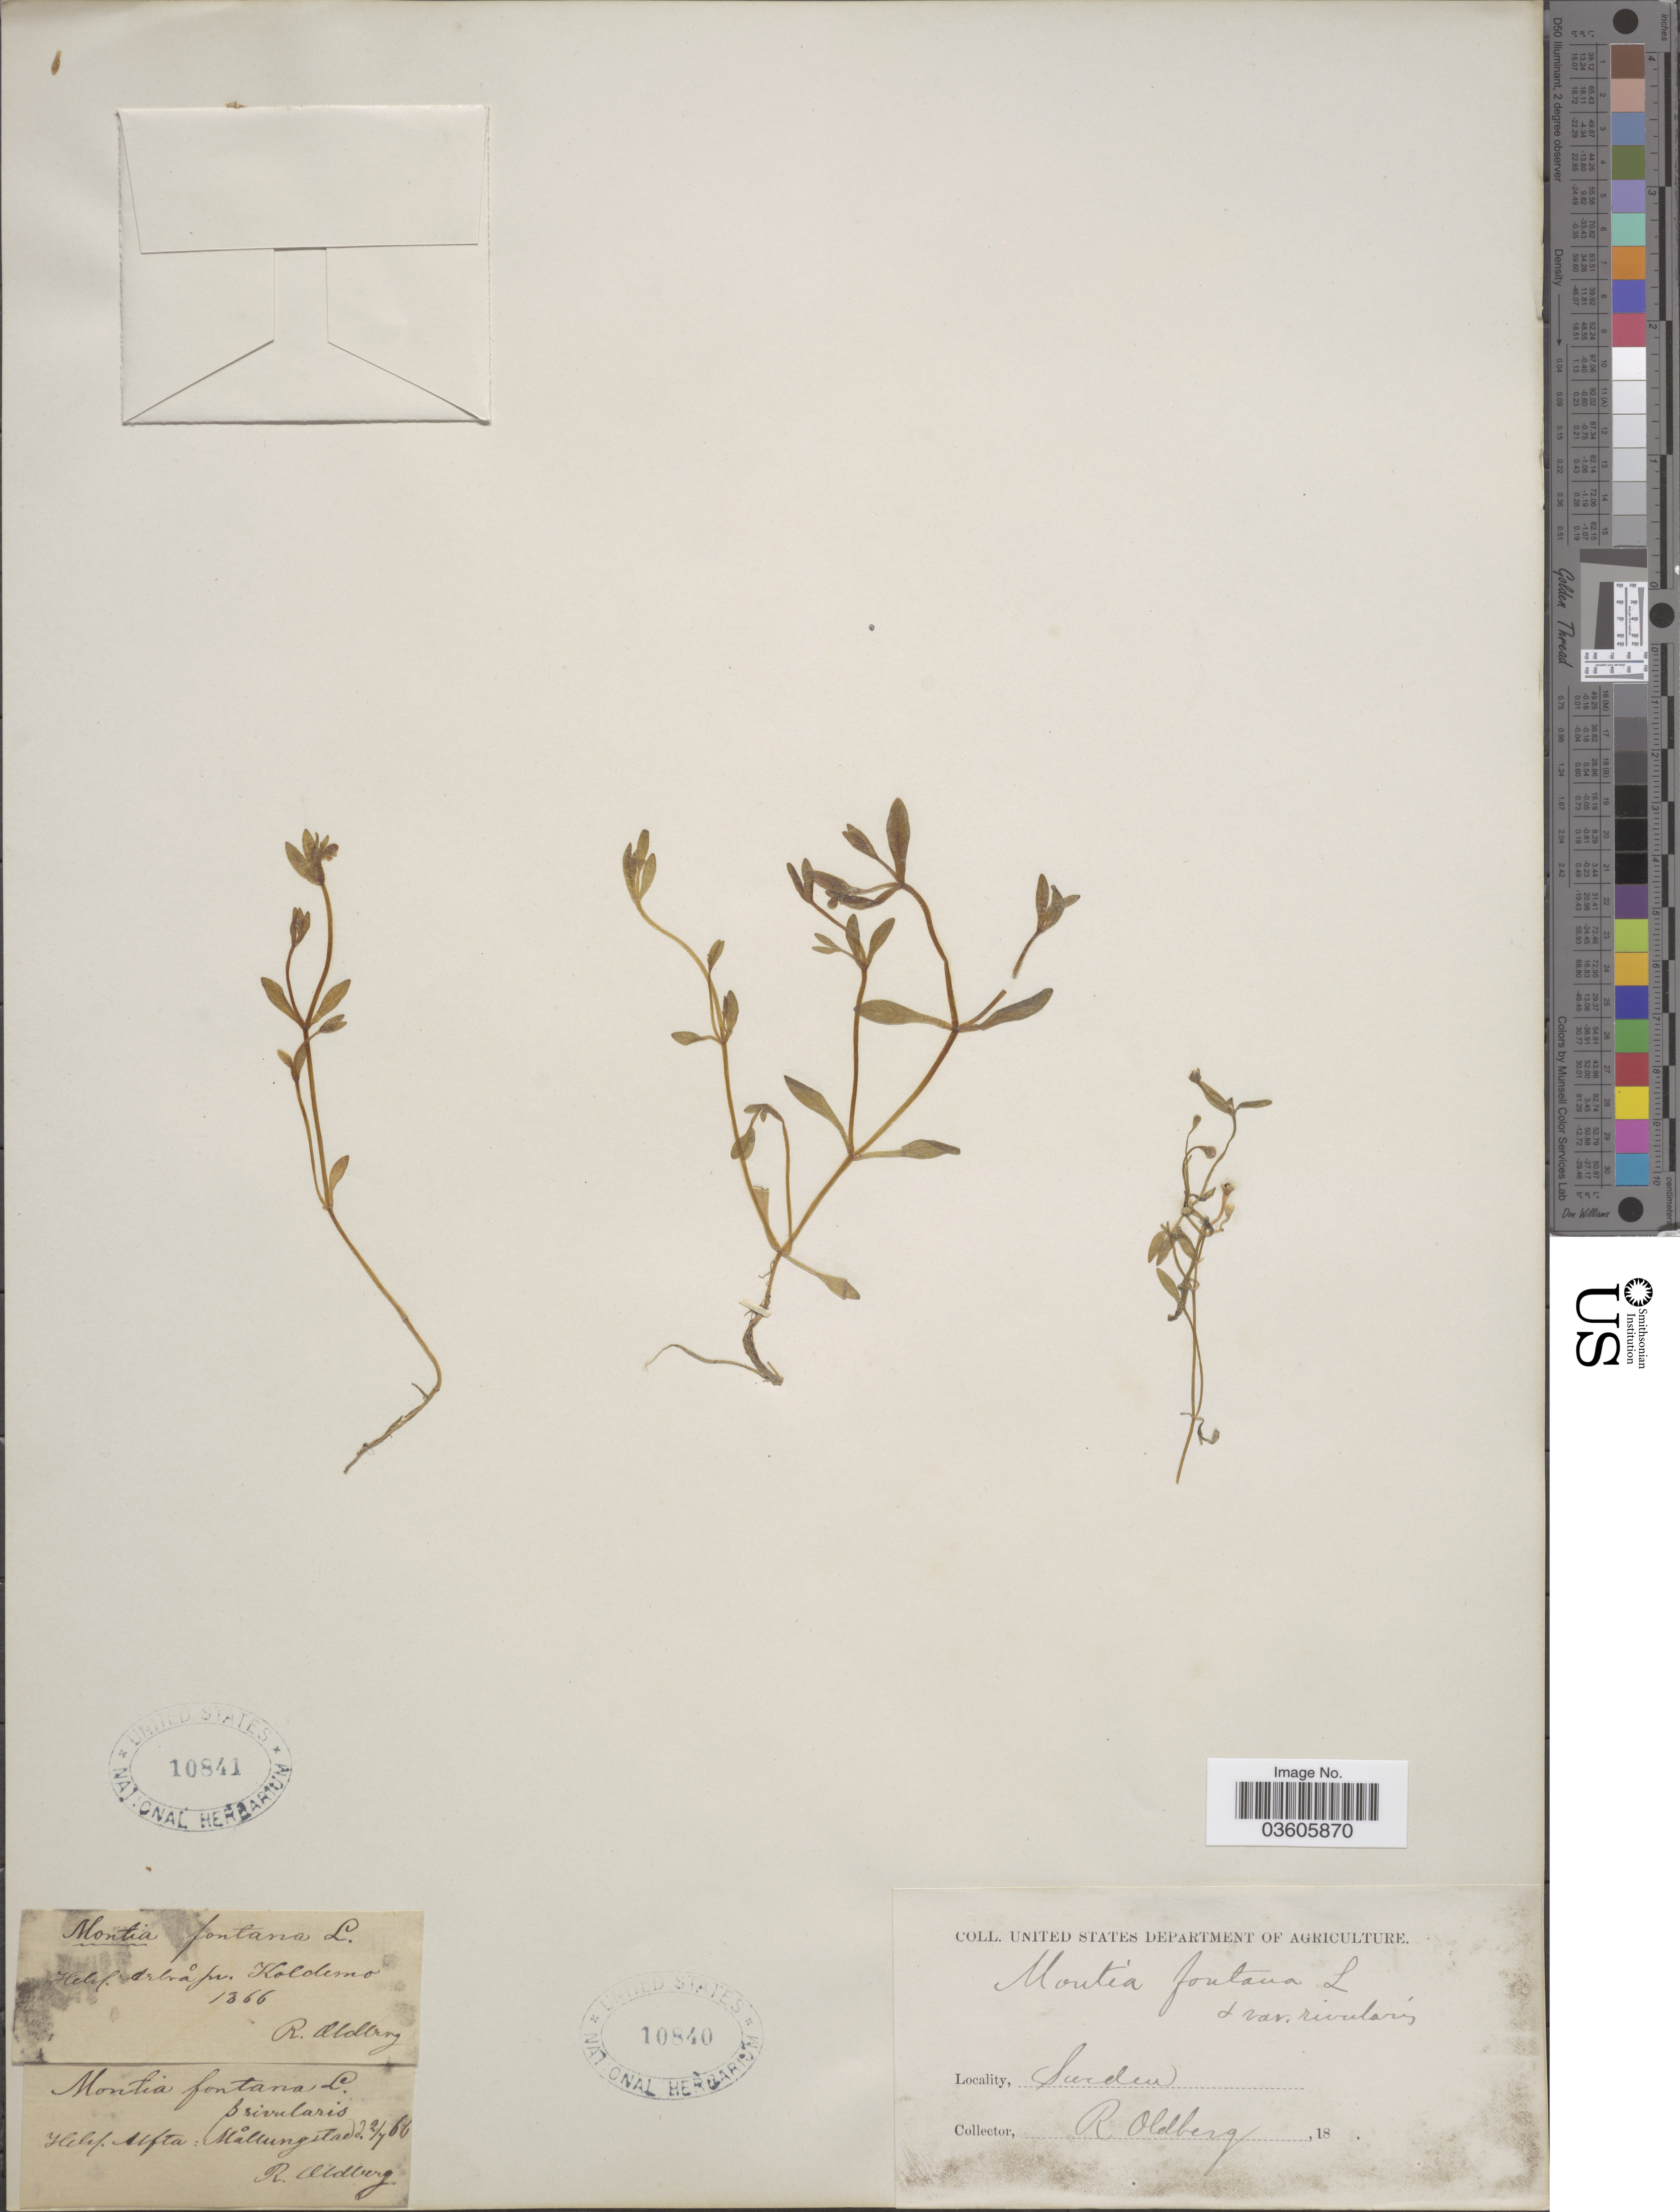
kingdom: Plantae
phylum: Tracheophyta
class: Magnoliopsida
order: Caryophyllales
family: Montiaceae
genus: Montia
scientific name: Montia fontana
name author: L.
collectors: R. Oldberg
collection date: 1866-07-02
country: Sweden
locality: Helif. Alfta: Mållungestadd.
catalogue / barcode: US 10840